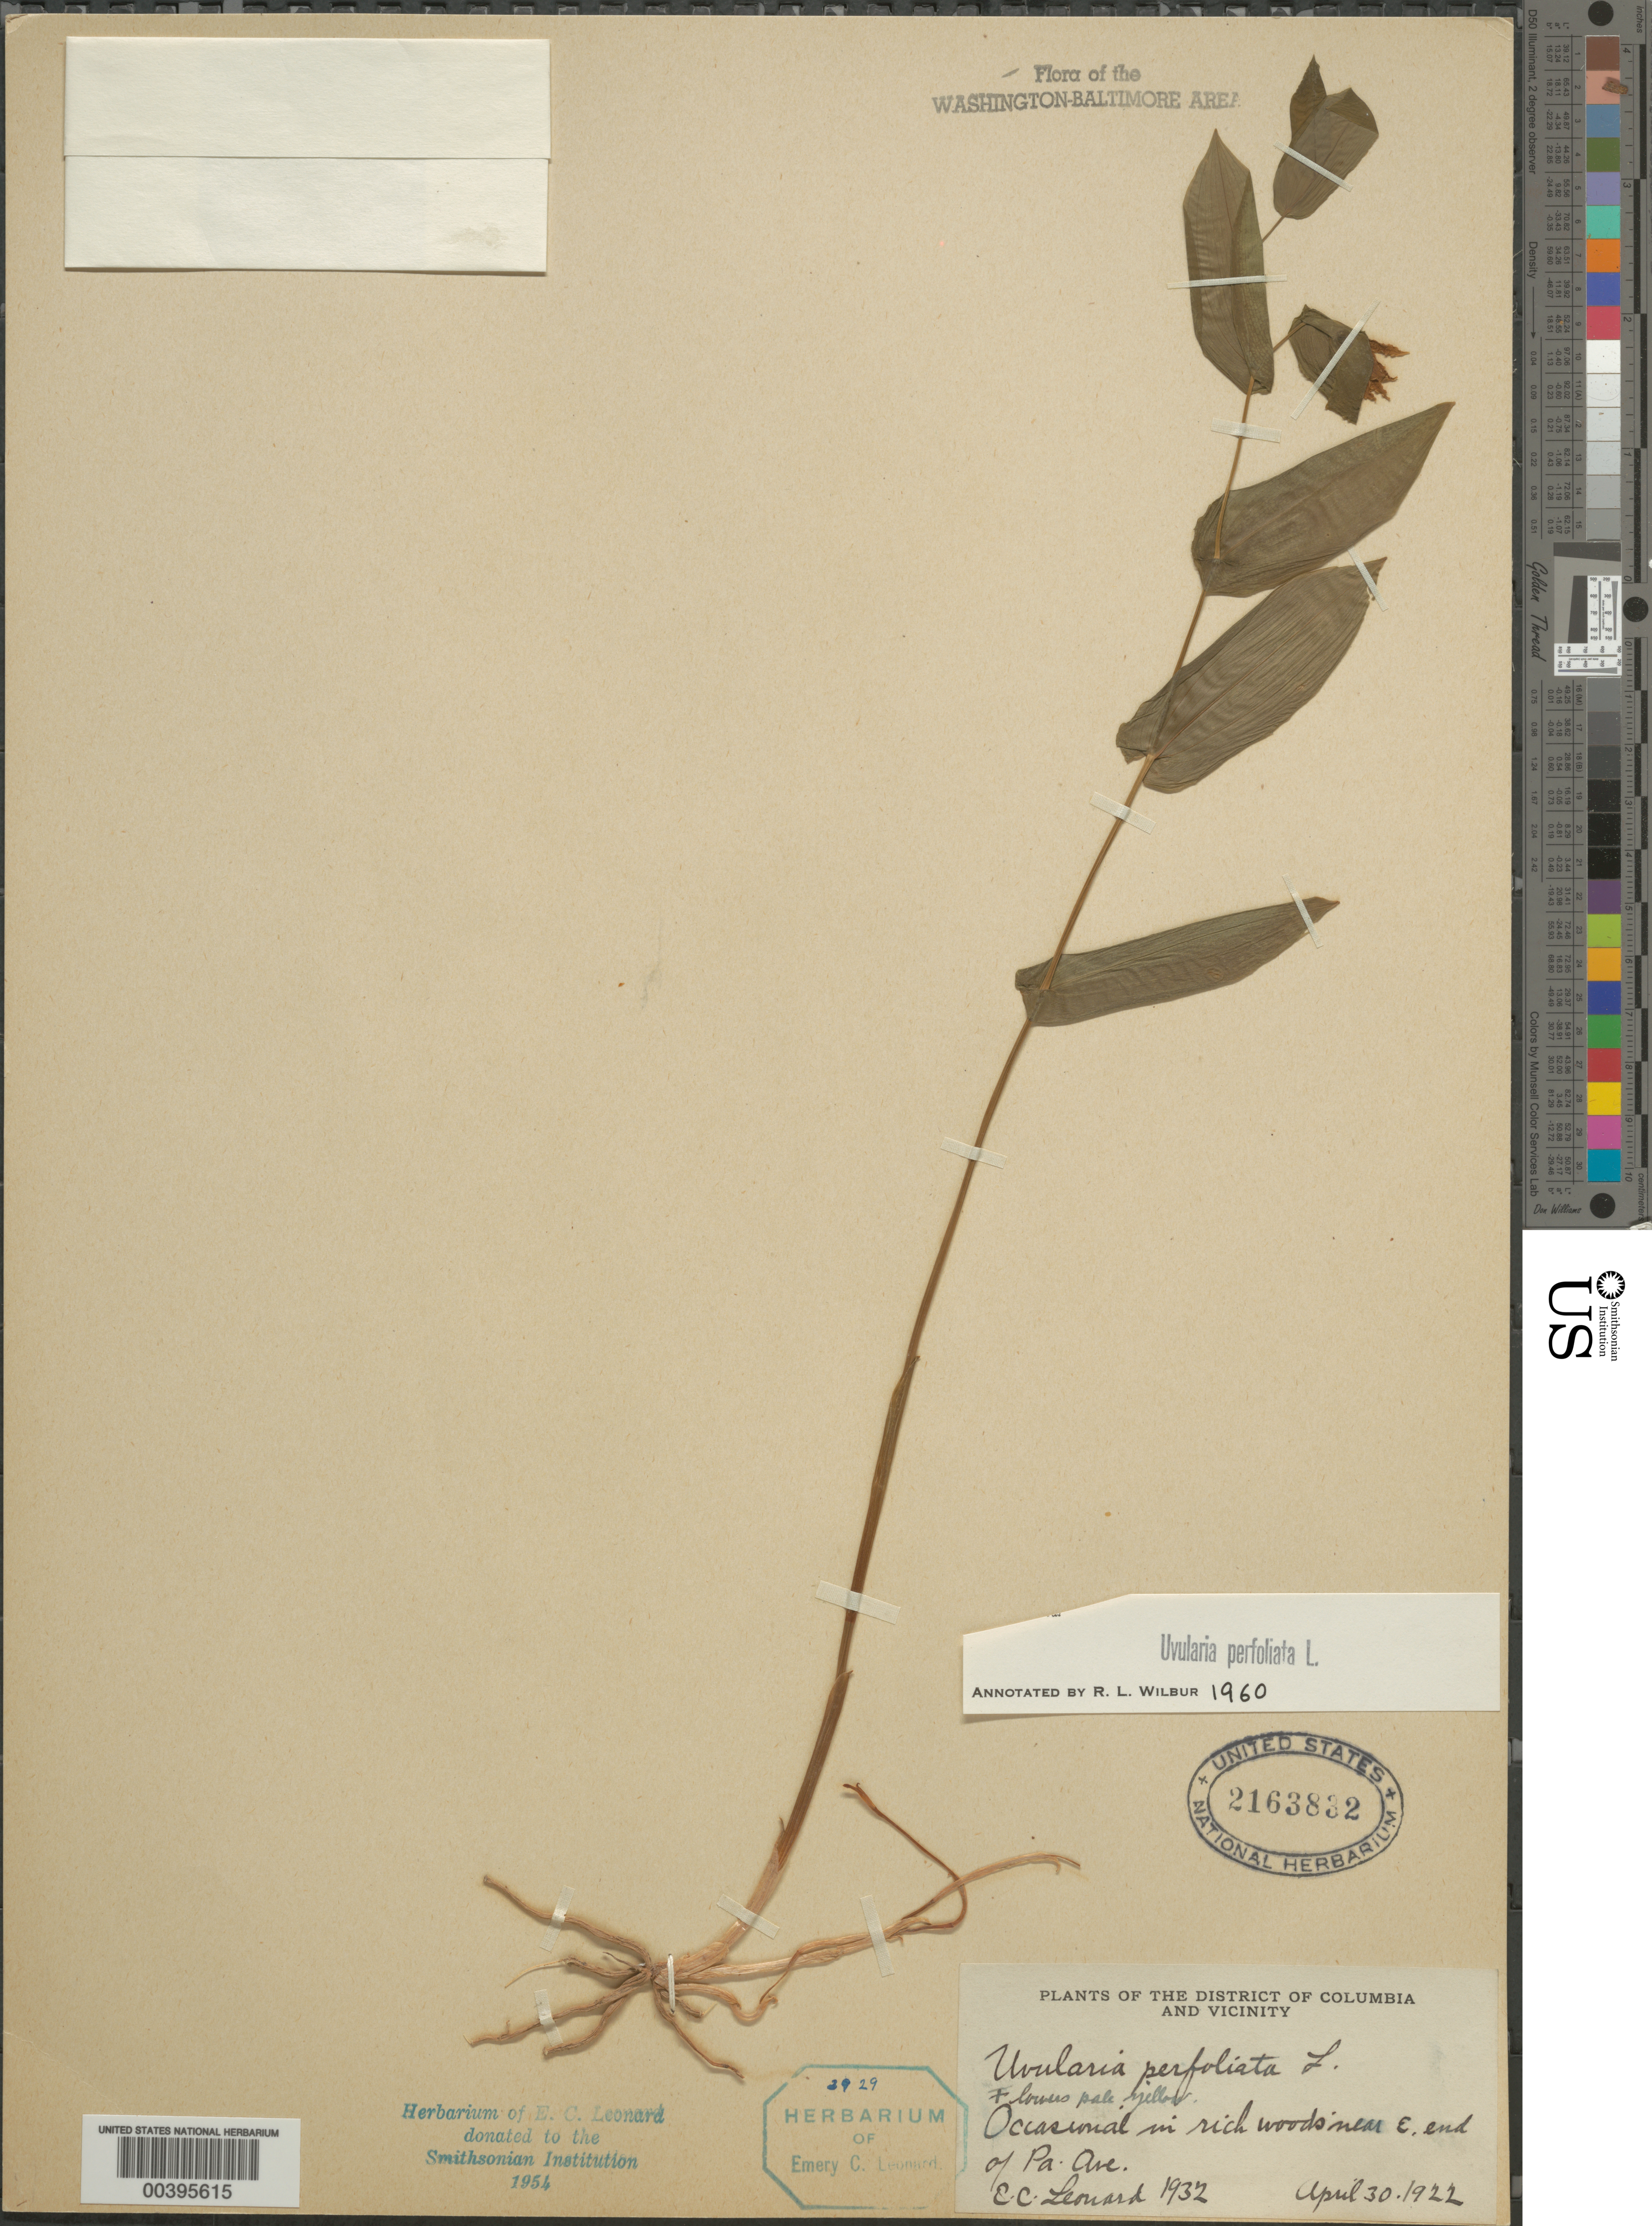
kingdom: Plantae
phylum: Tracheophyta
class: Liliopsida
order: Liliales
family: Colchicaceae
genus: Uvularia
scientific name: Uvularia perfoliata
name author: L.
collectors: E. C. Leonard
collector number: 1932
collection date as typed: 30 Apr 1922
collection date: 1922-04-30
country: United States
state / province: District of Columbia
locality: East end of Pennsylvania Avenue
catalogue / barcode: US 2163832